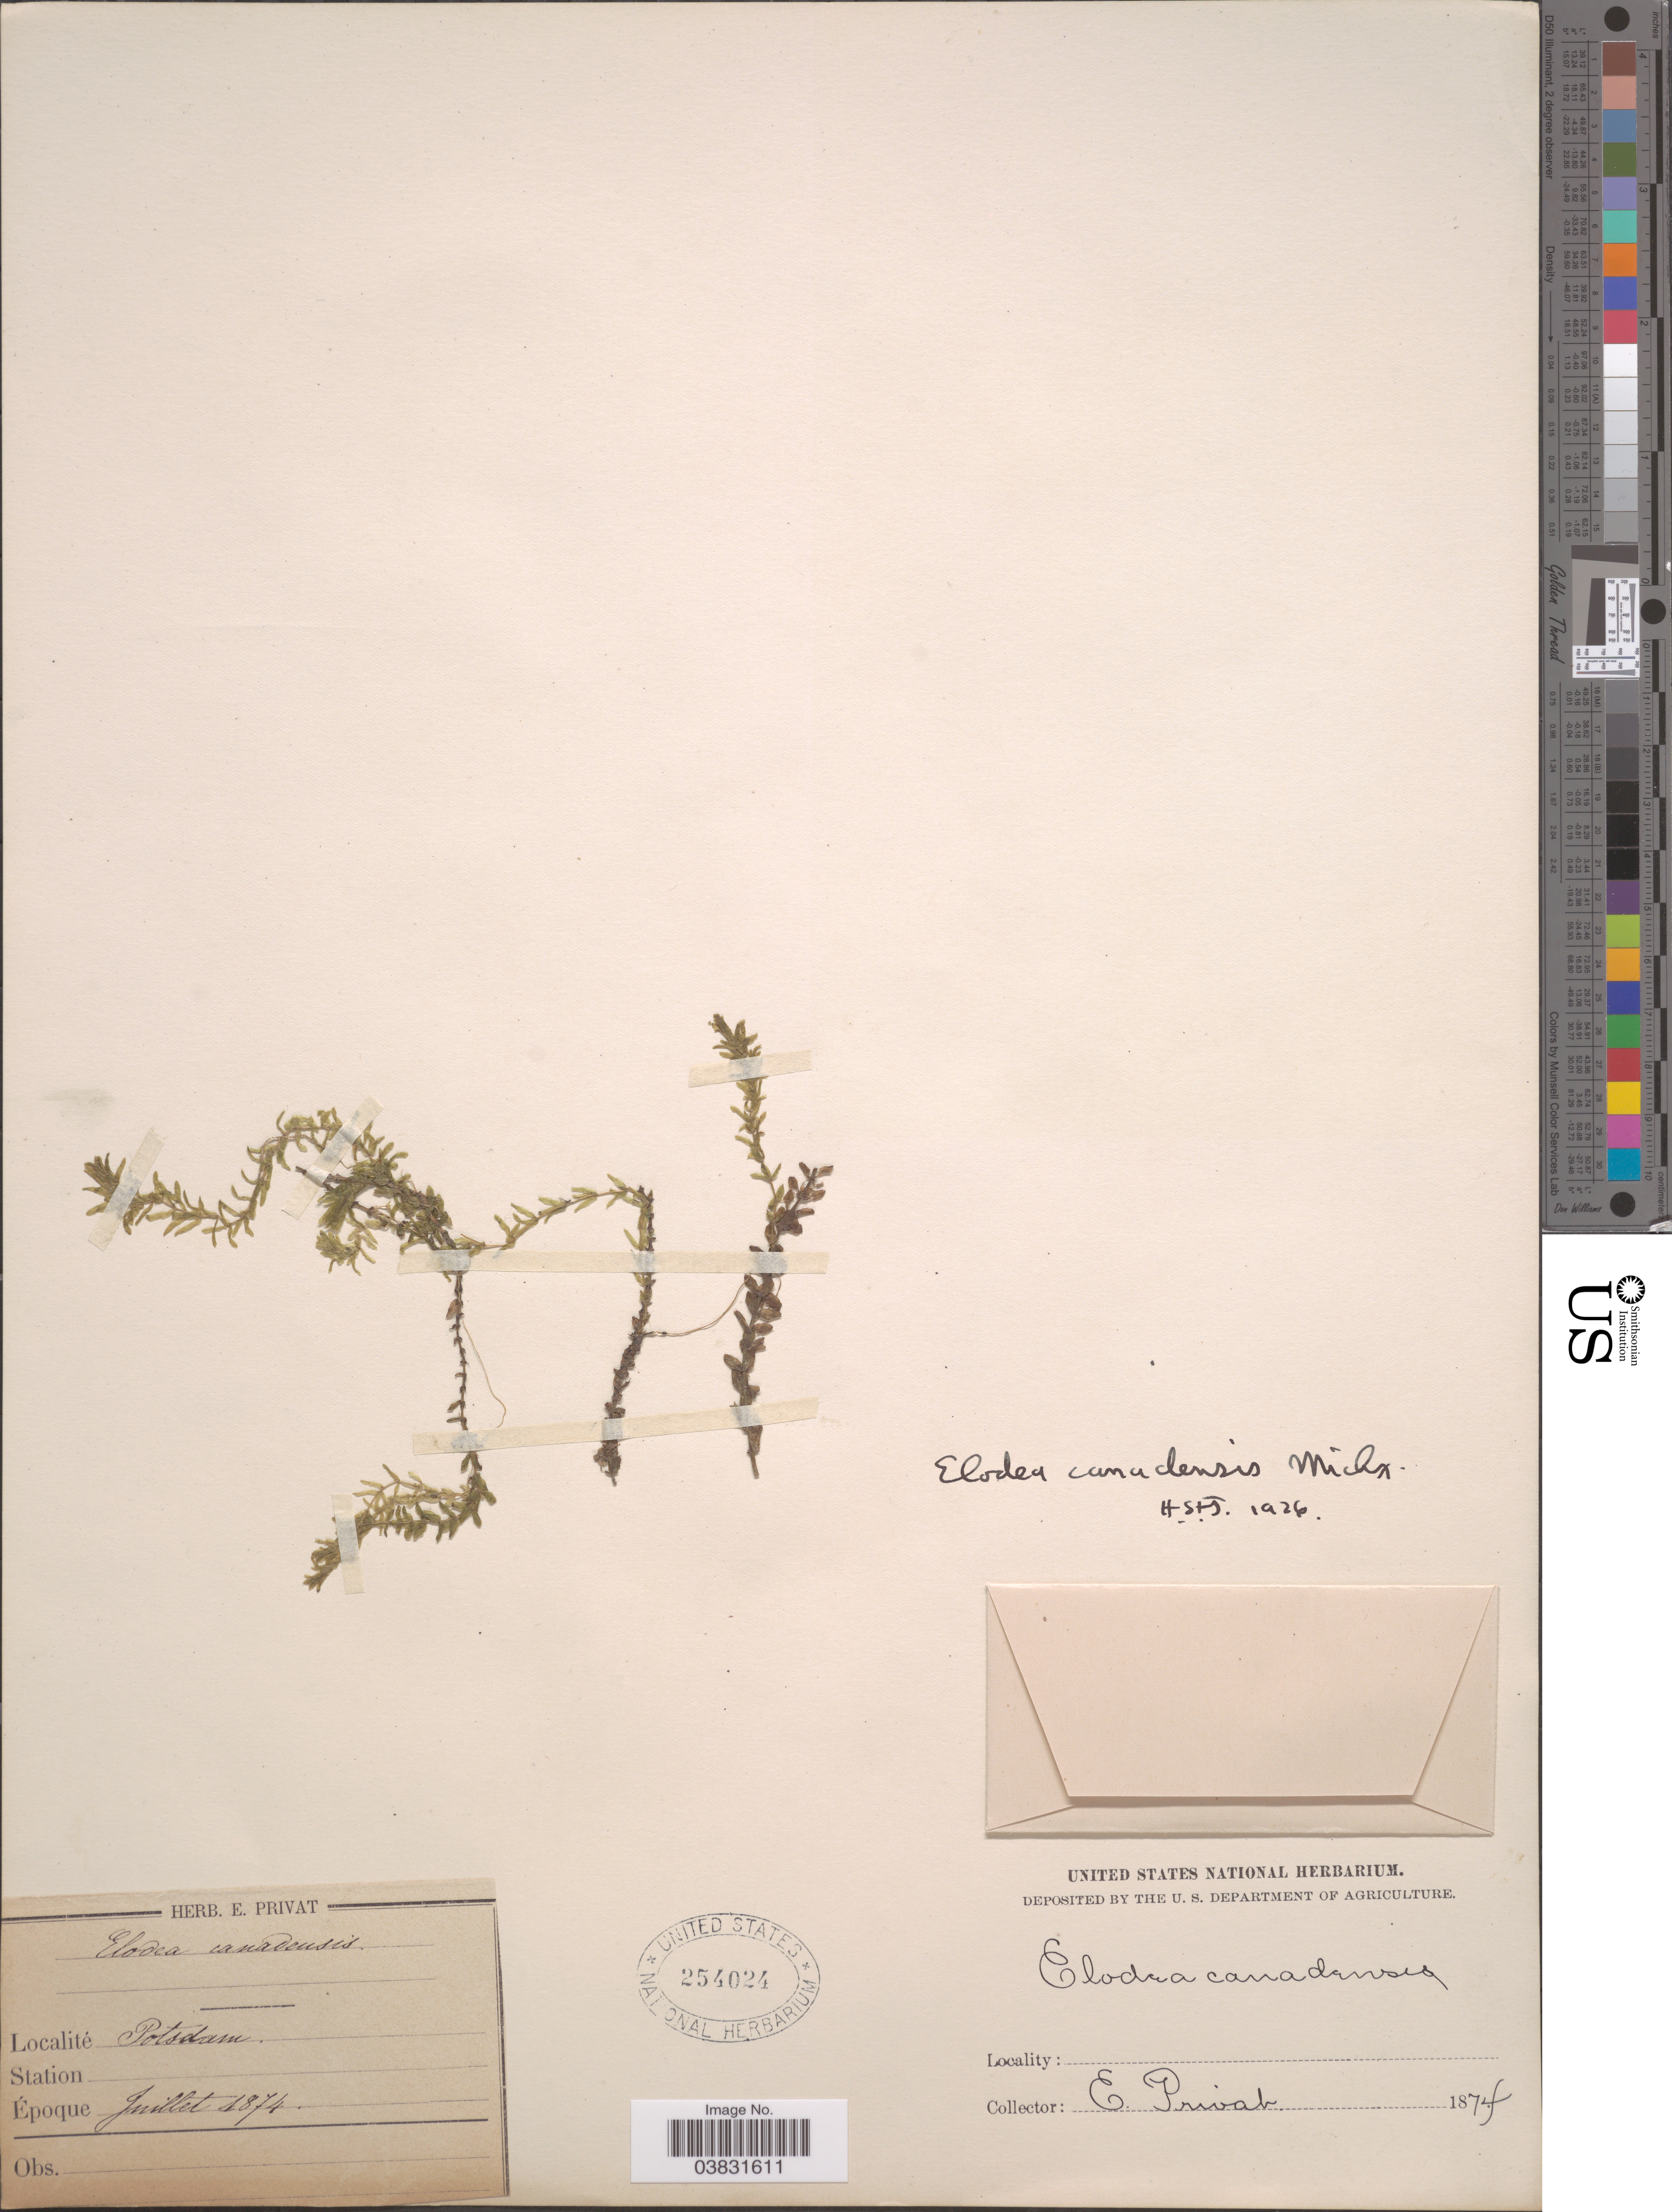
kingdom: Plantae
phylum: Tracheophyta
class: Liliopsida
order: Alismatales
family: Hydrocharitaceae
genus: Elodea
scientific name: Elodea canadensis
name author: Michx.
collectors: E. Privat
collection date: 1874-07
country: Germany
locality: Potsdam.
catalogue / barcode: US 254024